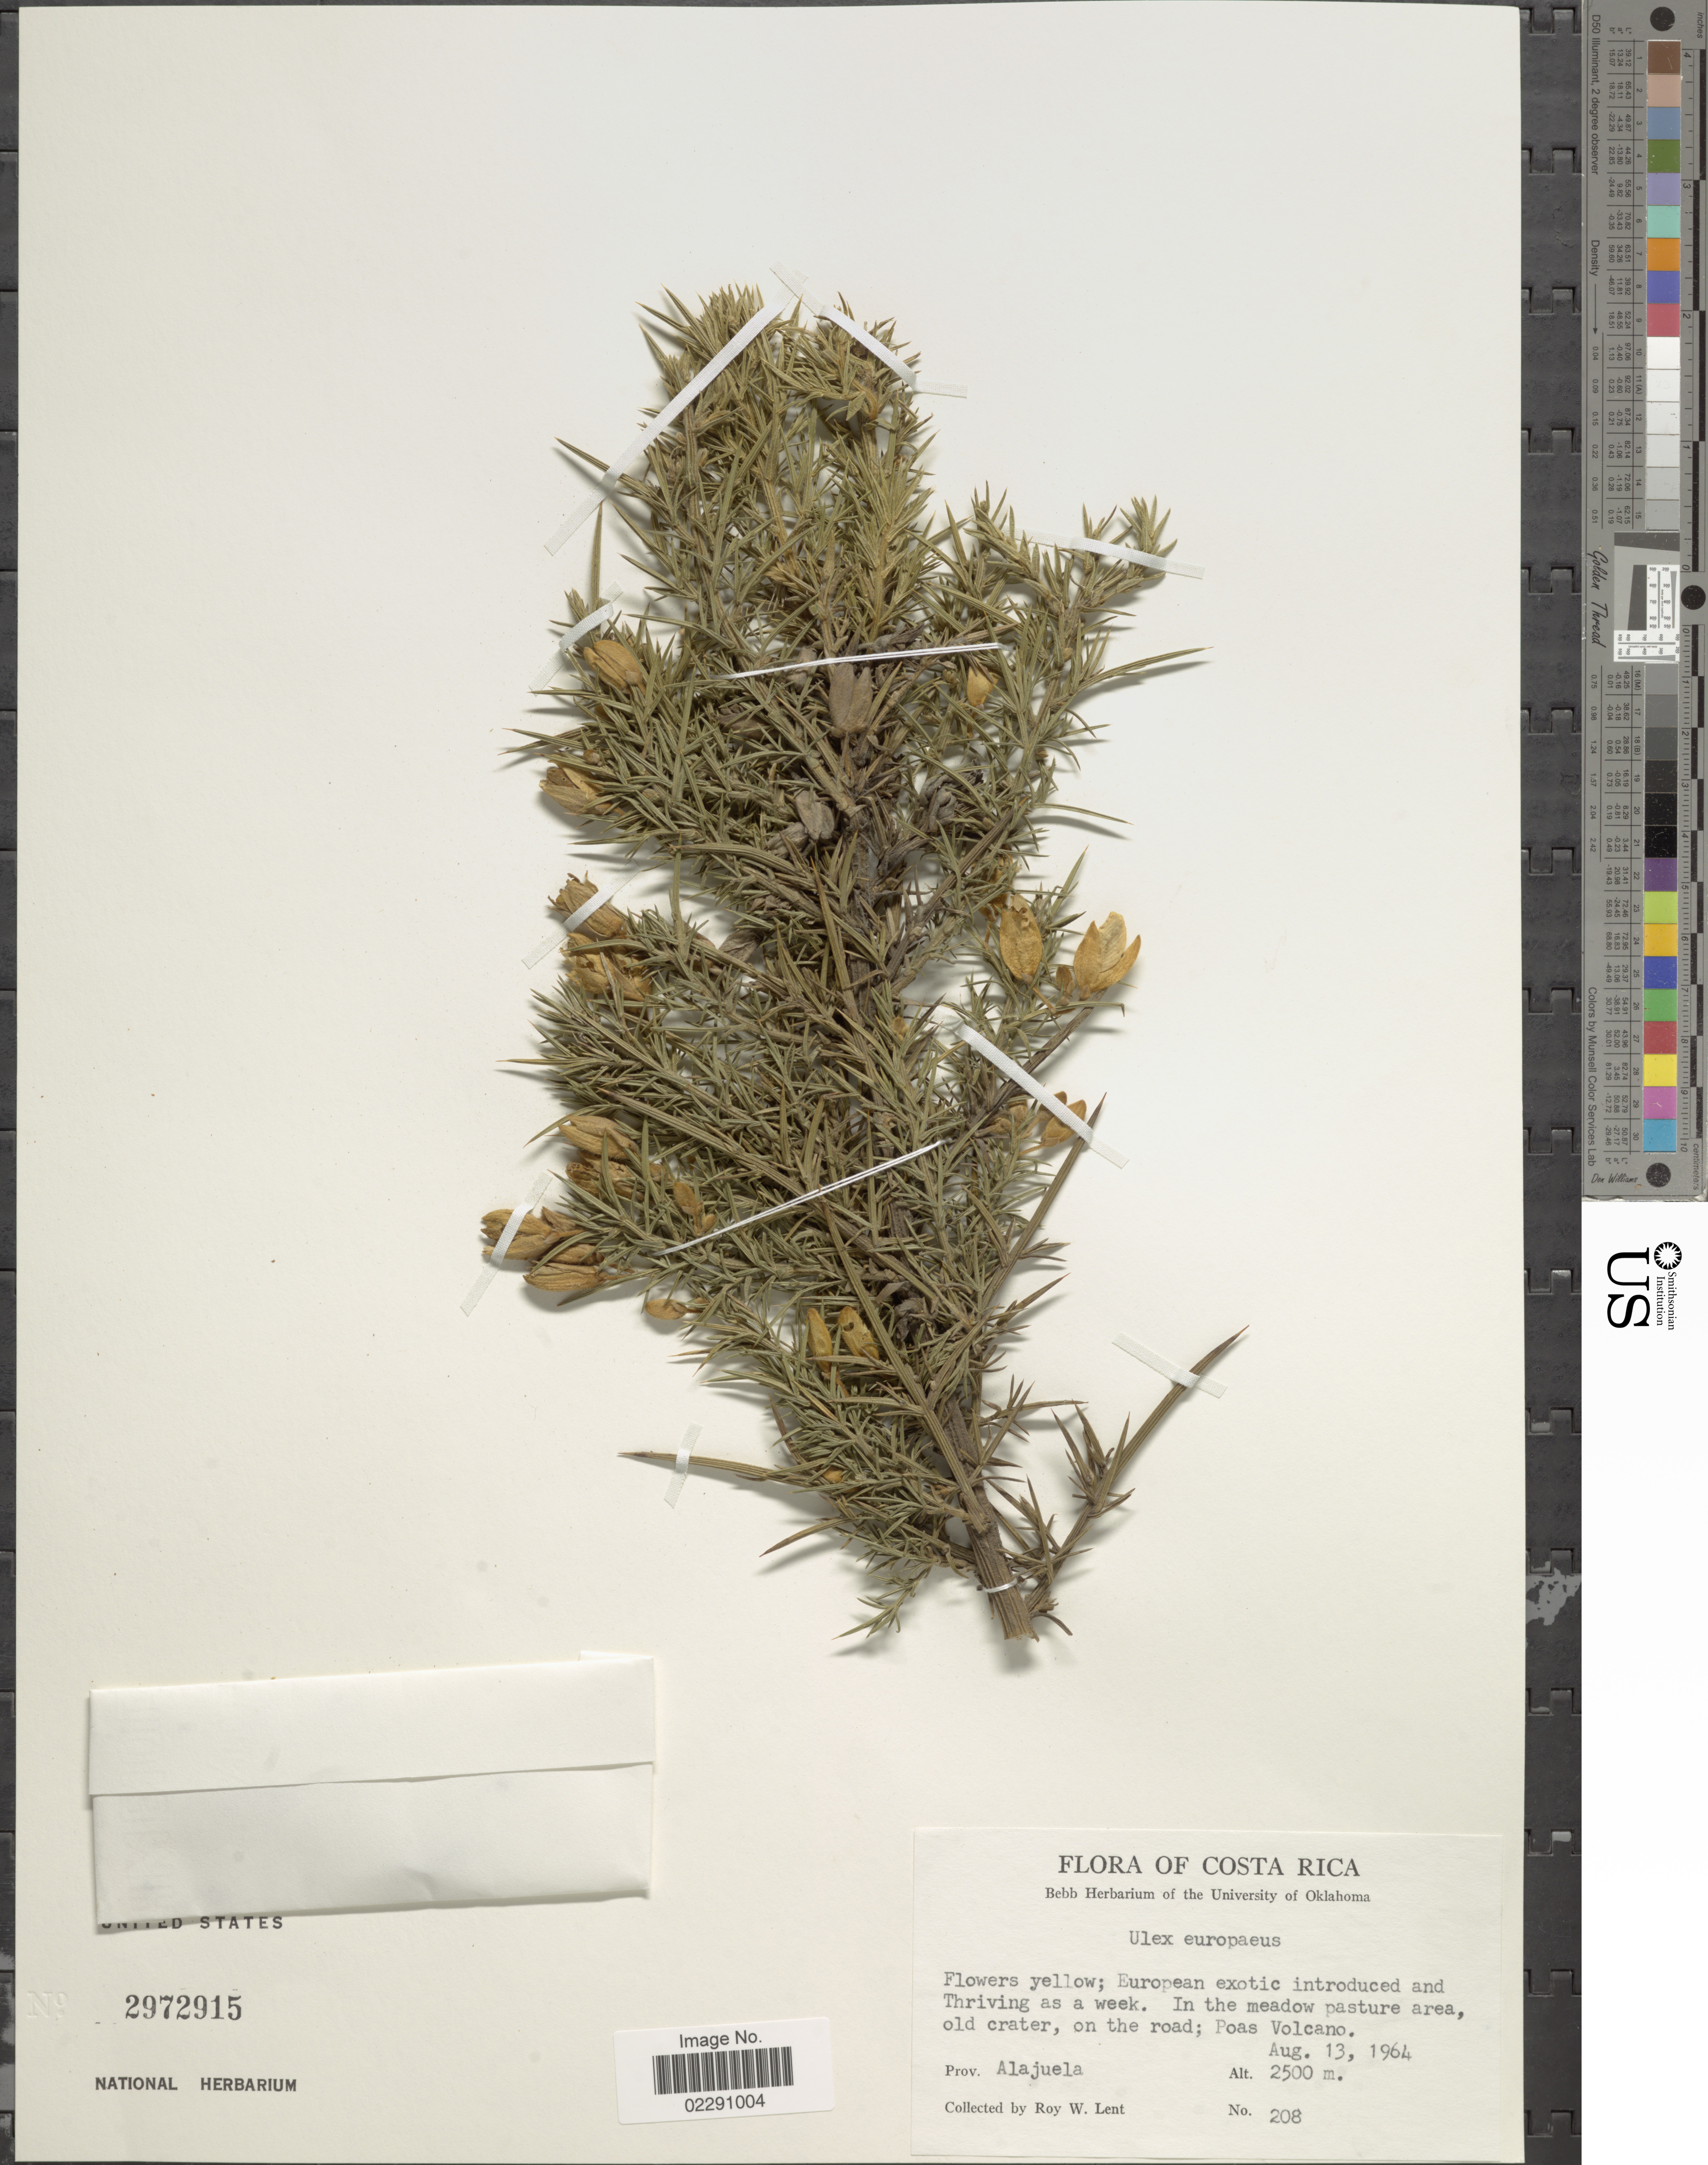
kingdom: Plantae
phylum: Tracheophyta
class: Magnoliopsida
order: Fabales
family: Fabaceae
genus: Ulex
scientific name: Ulex sp.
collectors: R. W. Lent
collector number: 208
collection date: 1964-08-13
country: Costa Rica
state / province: Alajuela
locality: On the road, Poas Volcano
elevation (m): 2500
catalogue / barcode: US 2972915